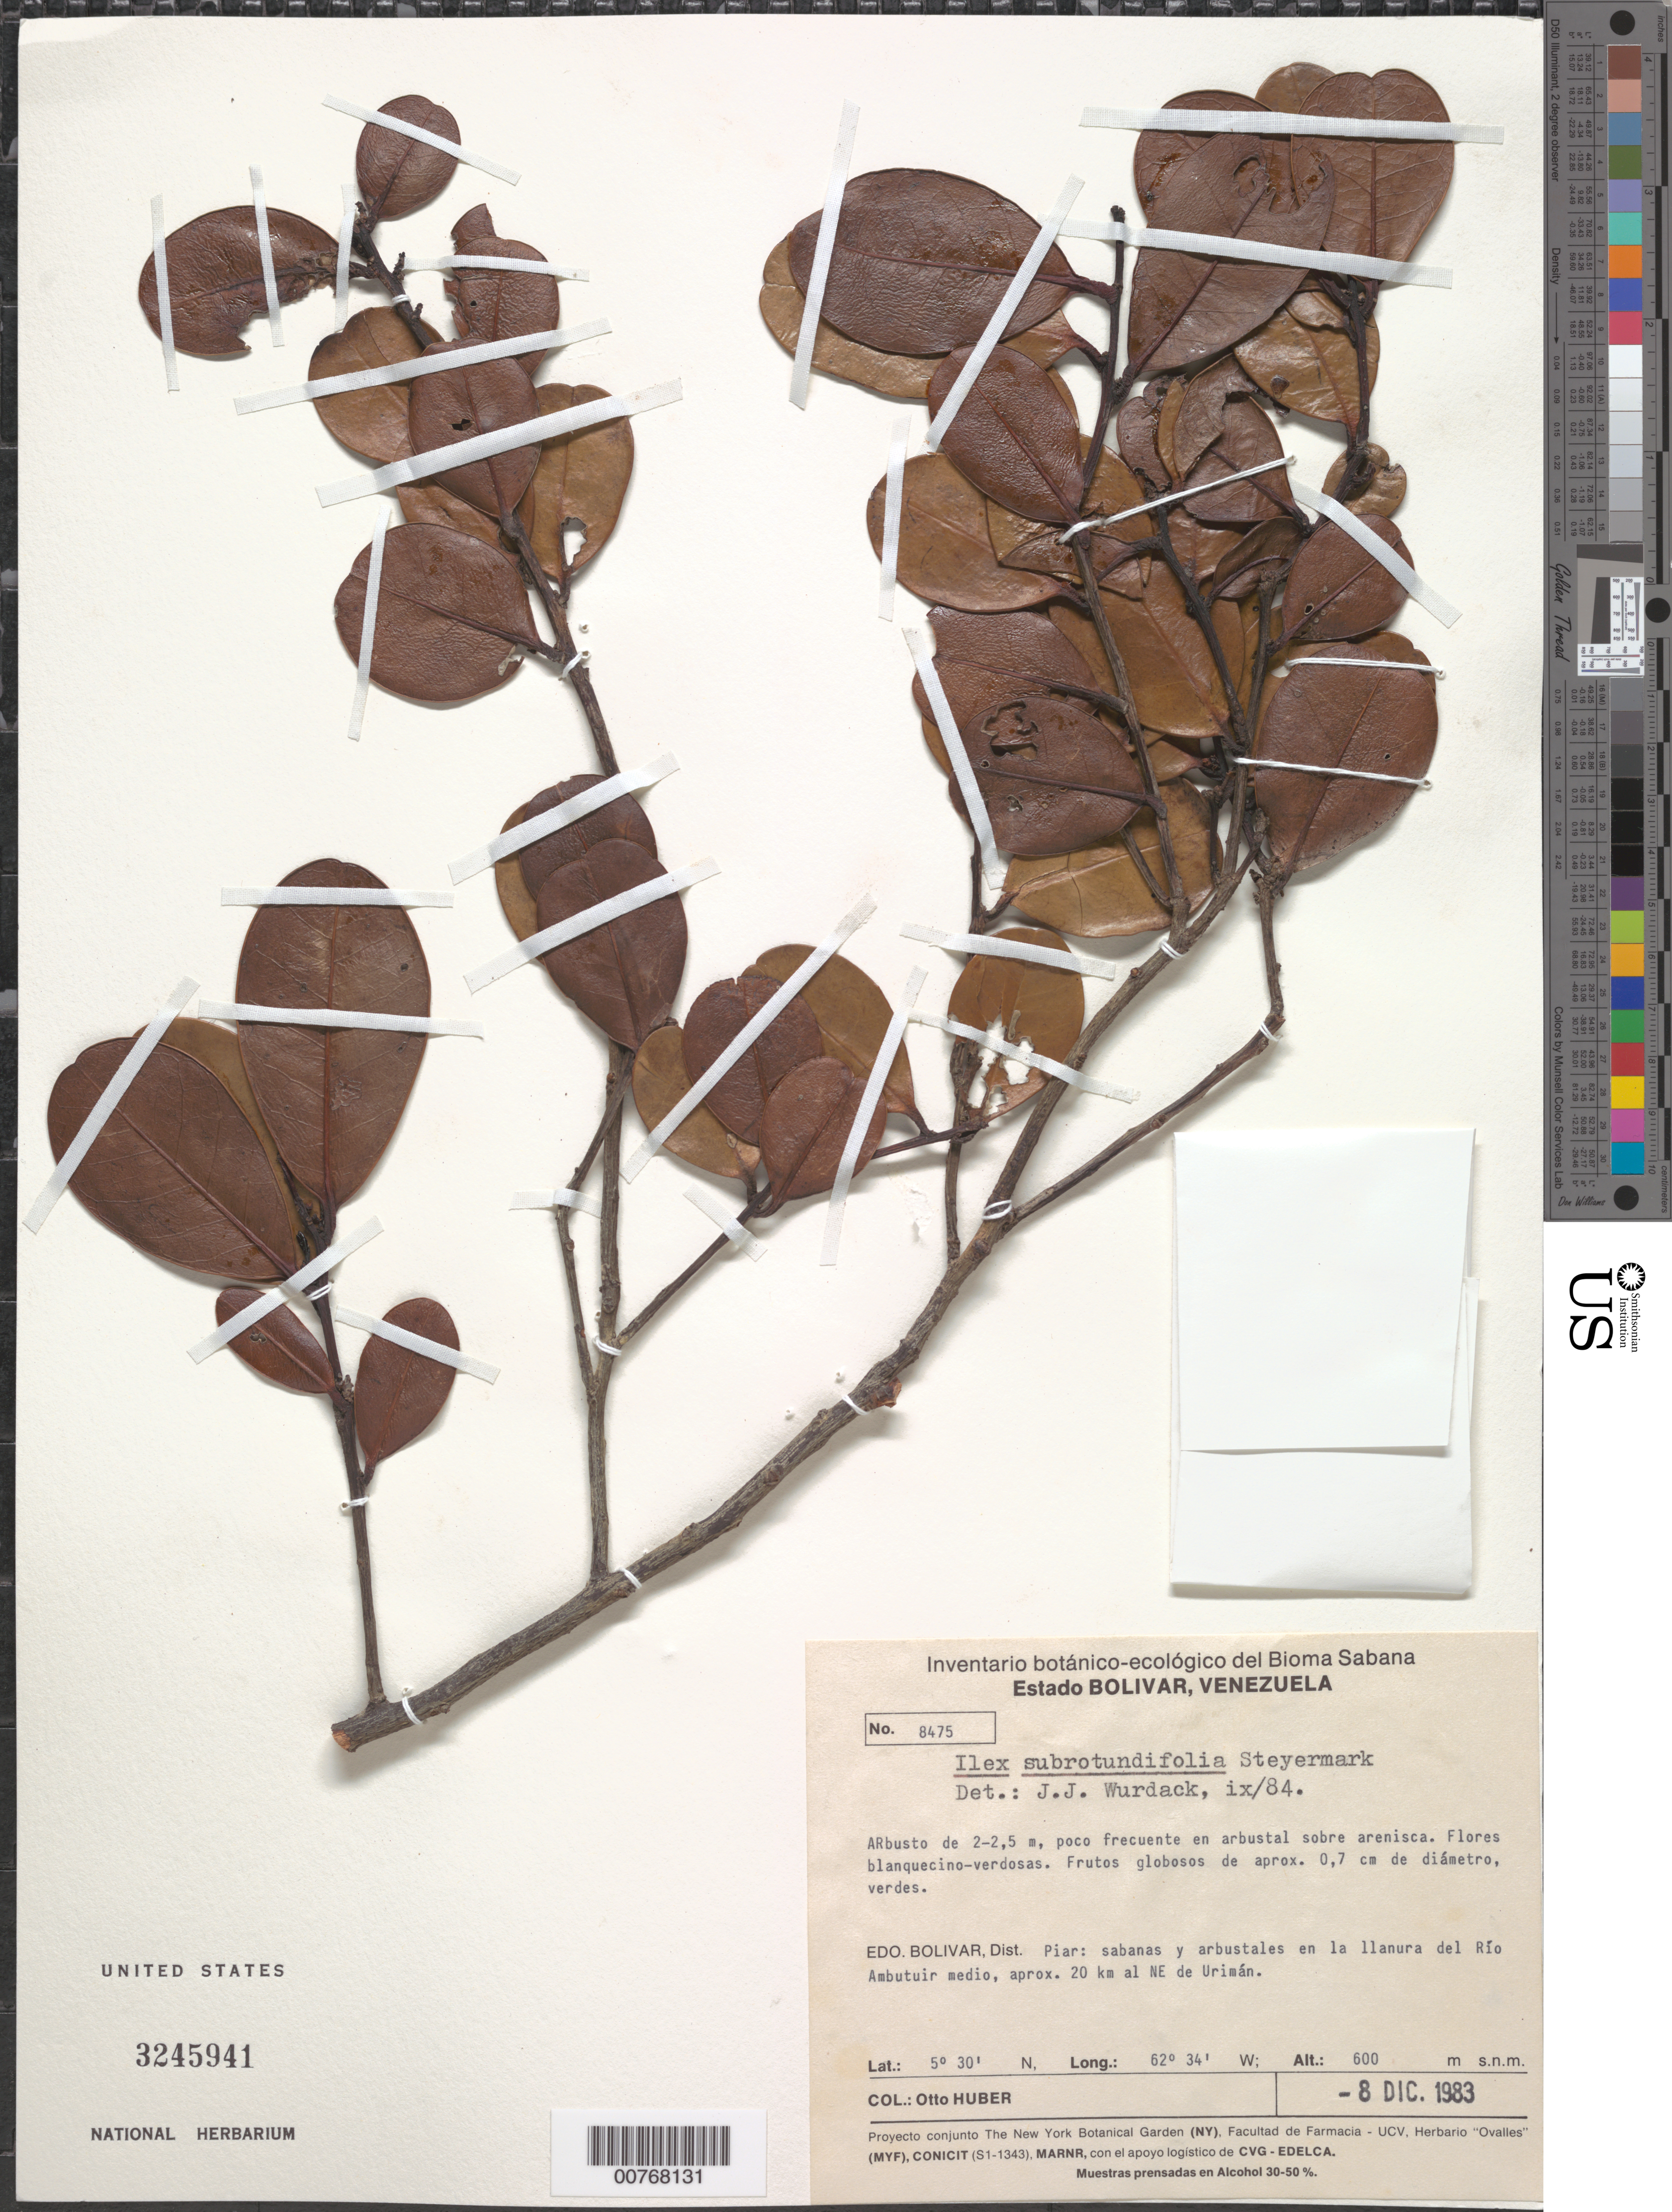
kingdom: Plantae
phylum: Tracheophyta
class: Magnoliopsida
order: Aquifoliales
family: Aquifoliaceae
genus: Ilex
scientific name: Ilex subrotundifolia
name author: Steyerm.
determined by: Wurdack, John J., (US), US (UNITED STATES)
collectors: O. Huber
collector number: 8475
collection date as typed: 8-Dec-83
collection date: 1983-12-08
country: Venezuela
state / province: Bolívar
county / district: Piar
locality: Río Ambutuir plain, aprox. 20 NE of Urimán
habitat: Shrubland on sand; savannas and shrubland on the Río Ambutuir plain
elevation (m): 600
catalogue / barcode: US 3245941